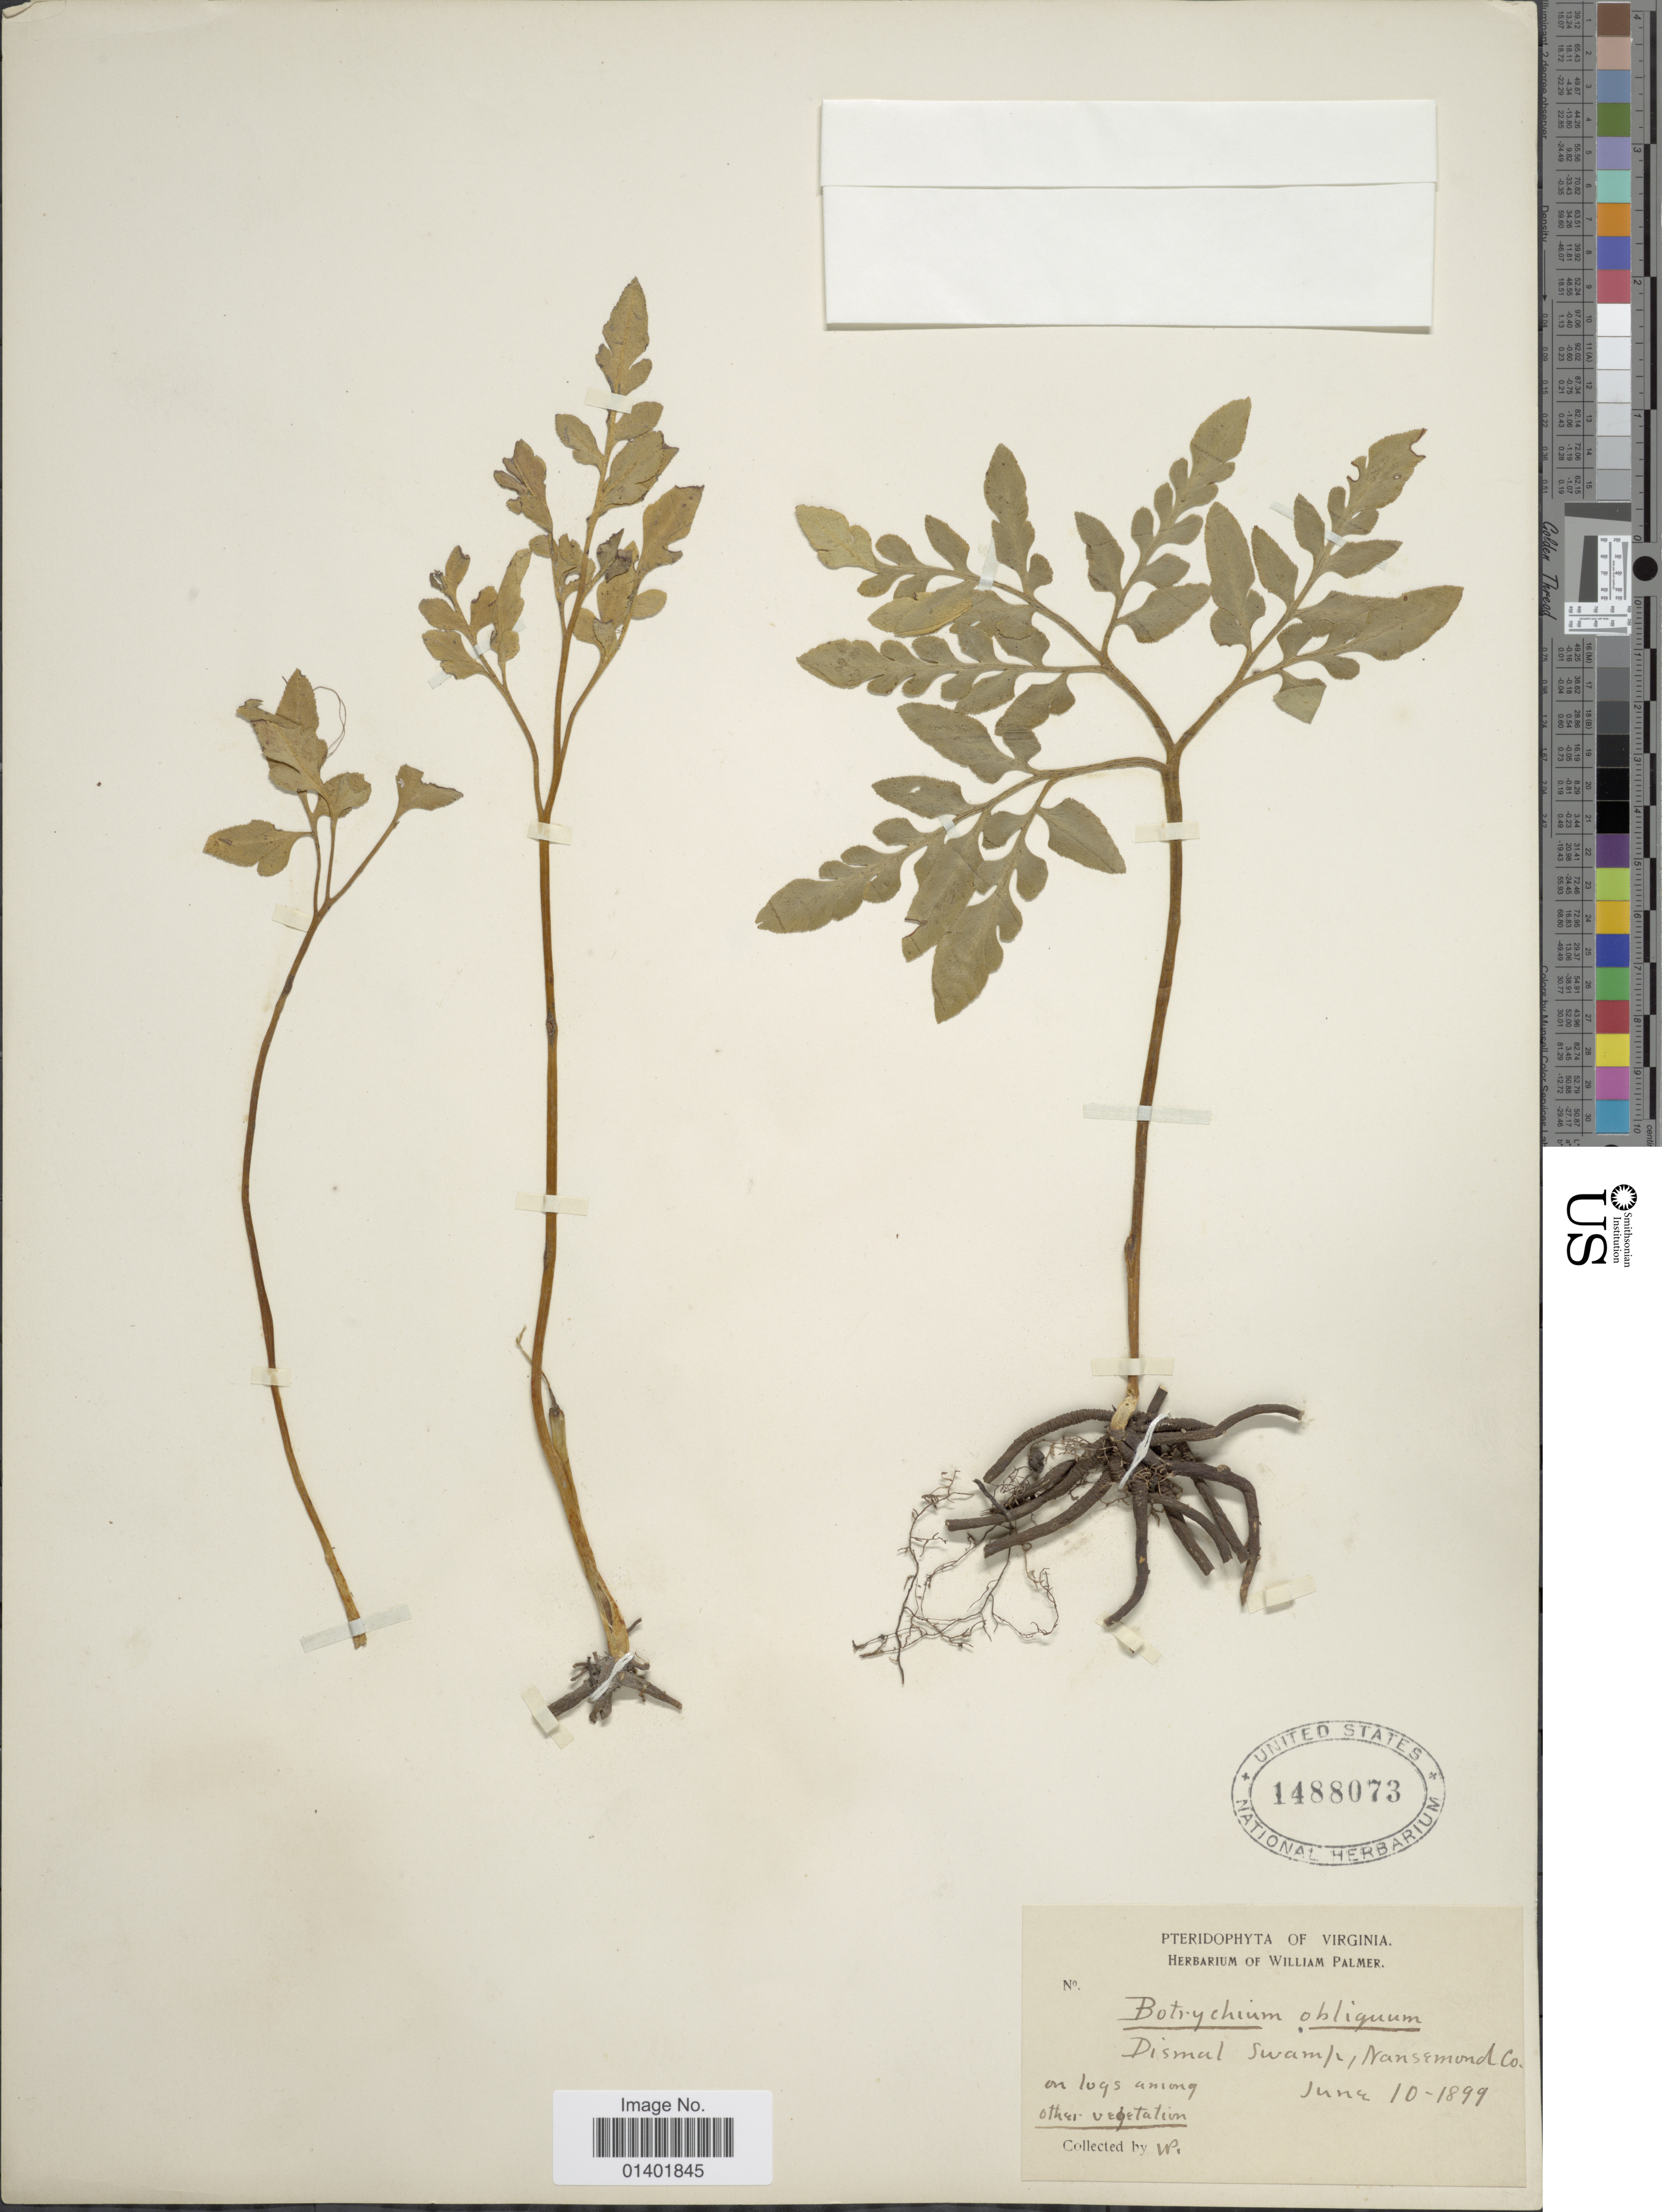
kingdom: Plantae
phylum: Tracheophyta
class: Polypodiopsida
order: Ophioglossales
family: Ophioglossaceae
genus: Botrychium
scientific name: Botrychium dissectum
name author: Spreng.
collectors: W. Palmer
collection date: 1899-06-10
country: United States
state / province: Virginia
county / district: City of Suffolk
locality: Dismal Swamp, Nansemond Co. (merged into City of Suffolk 1950's-70's)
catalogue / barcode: US 1488073